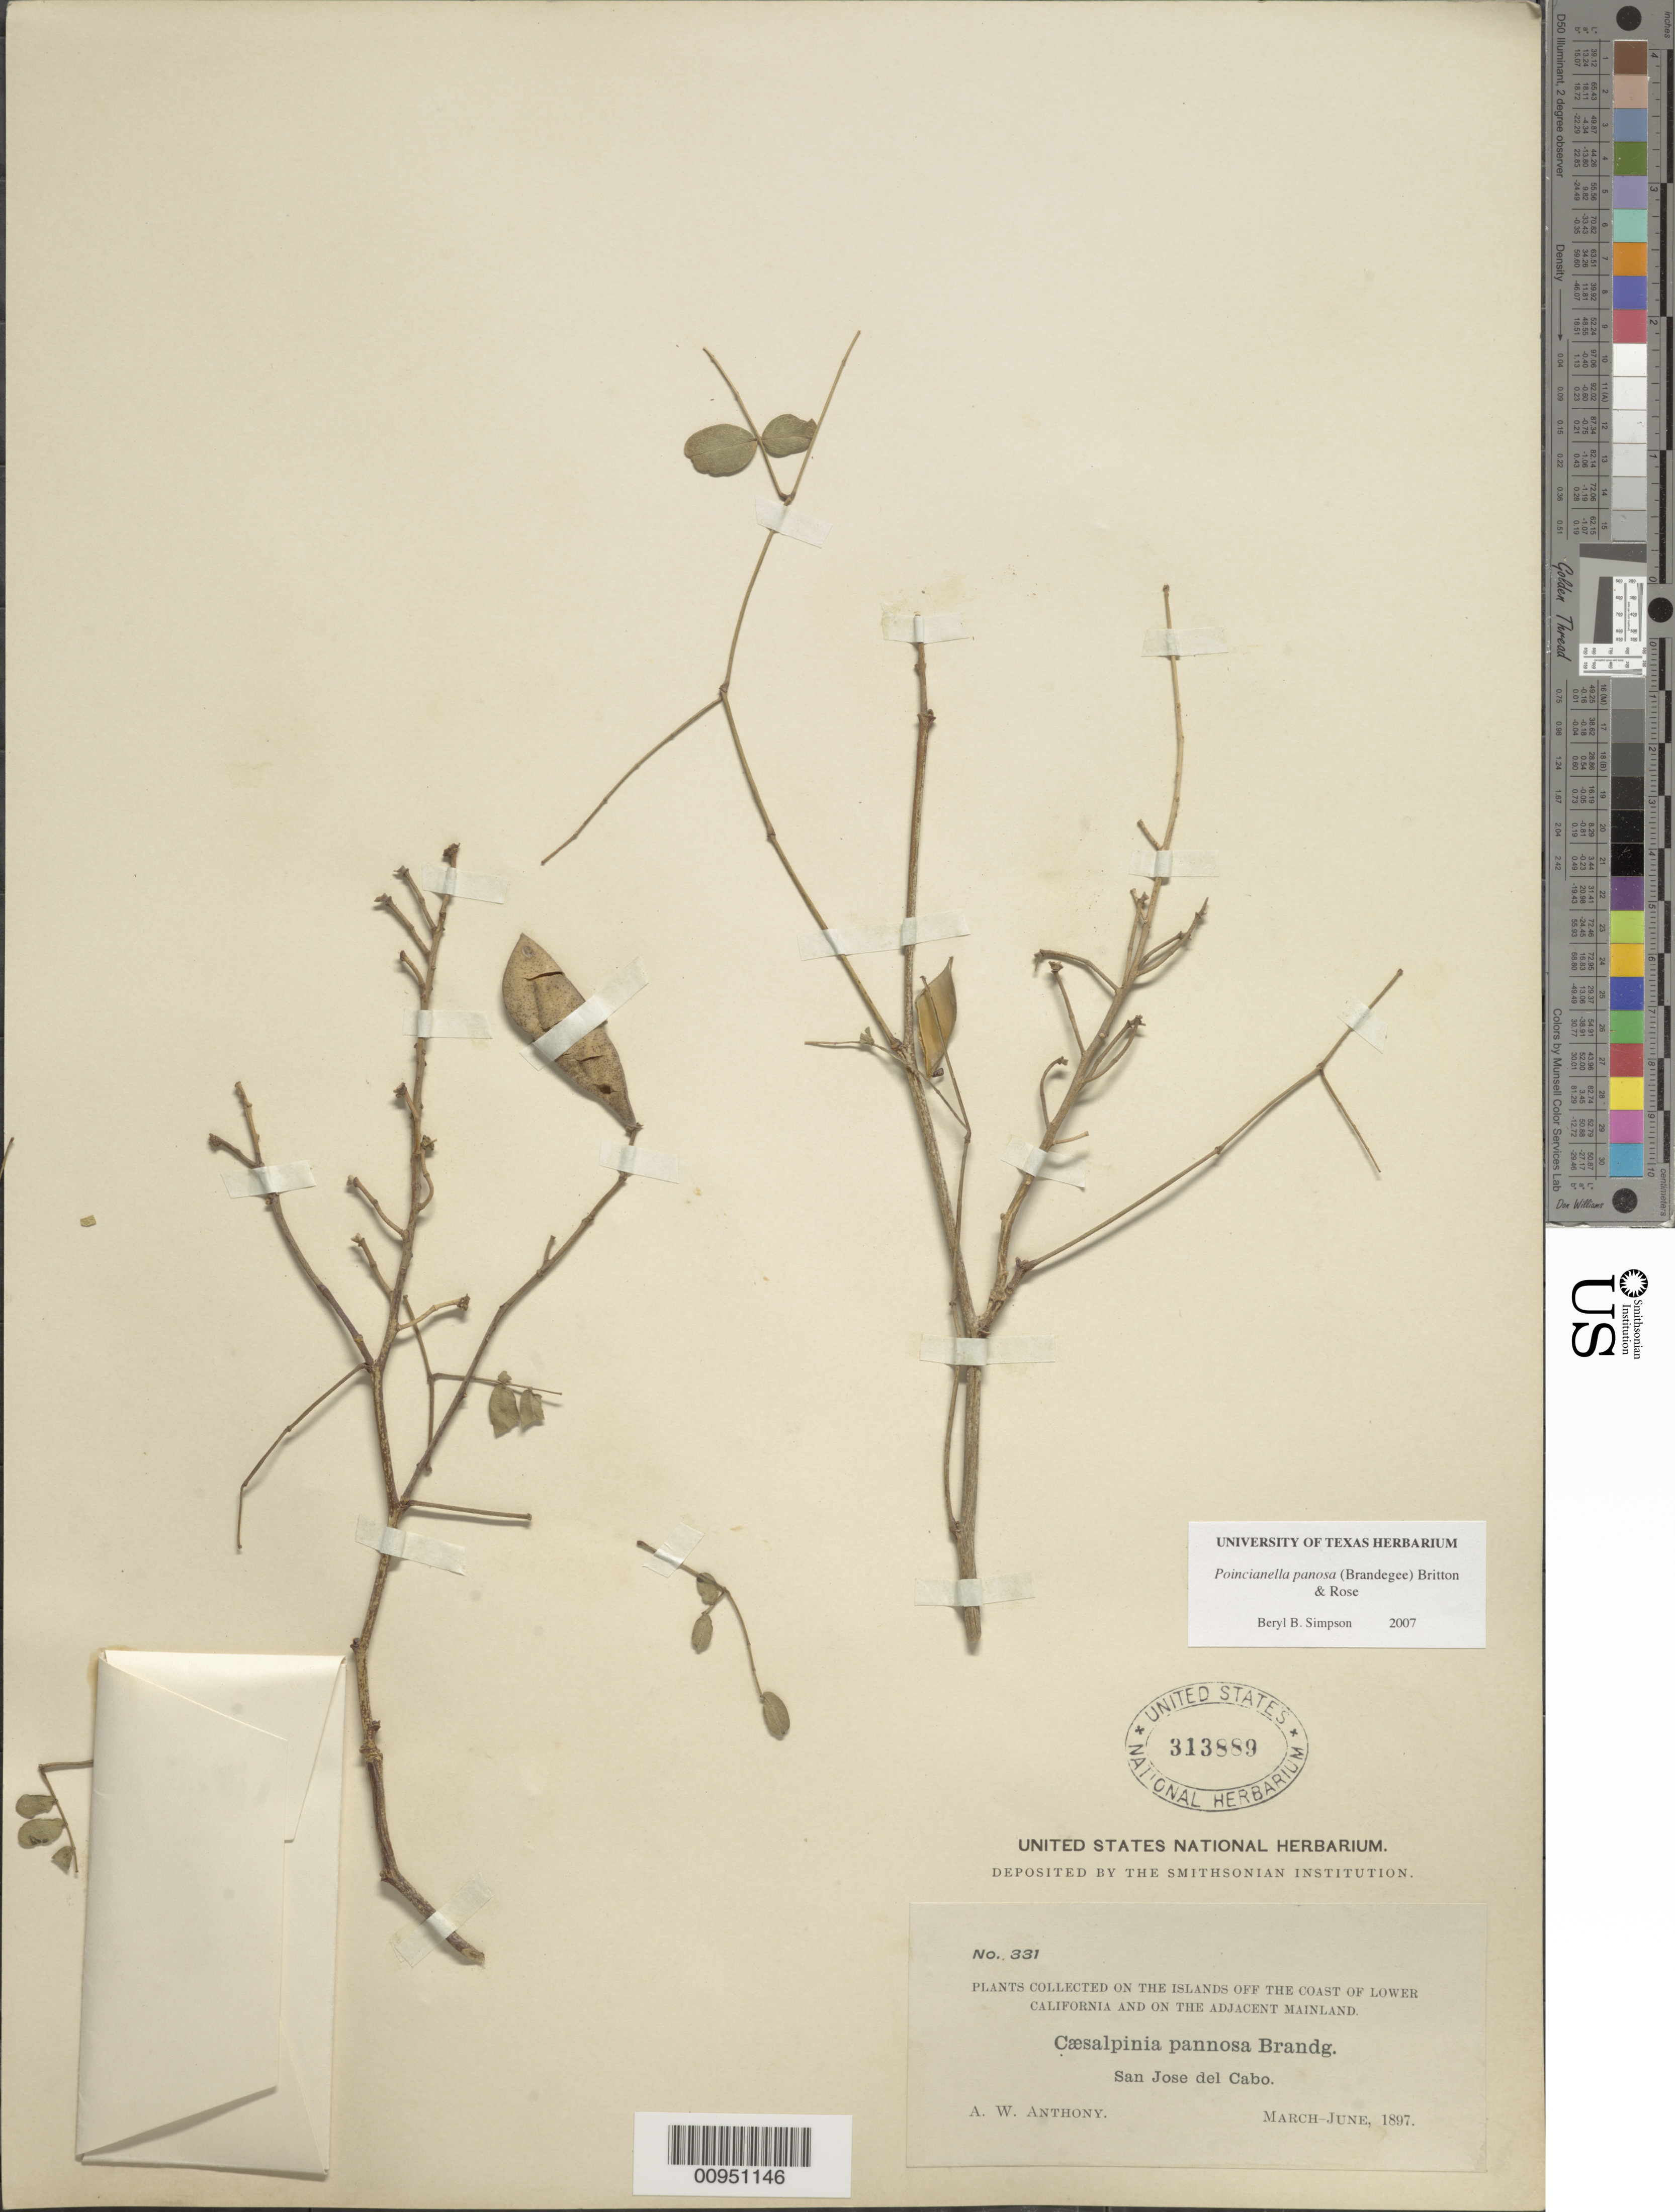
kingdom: Plantae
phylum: Tracheophyta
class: Magnoliopsida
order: Fabales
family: Fabaceae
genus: Erythrostemon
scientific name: Erythrostemon pannosus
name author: (K. Brandegee) Gagnon & G.P. Lewis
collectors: A. W. Anthony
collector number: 331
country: Mexico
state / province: Baja California Sur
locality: San Jose del Cabo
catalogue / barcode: US 313889